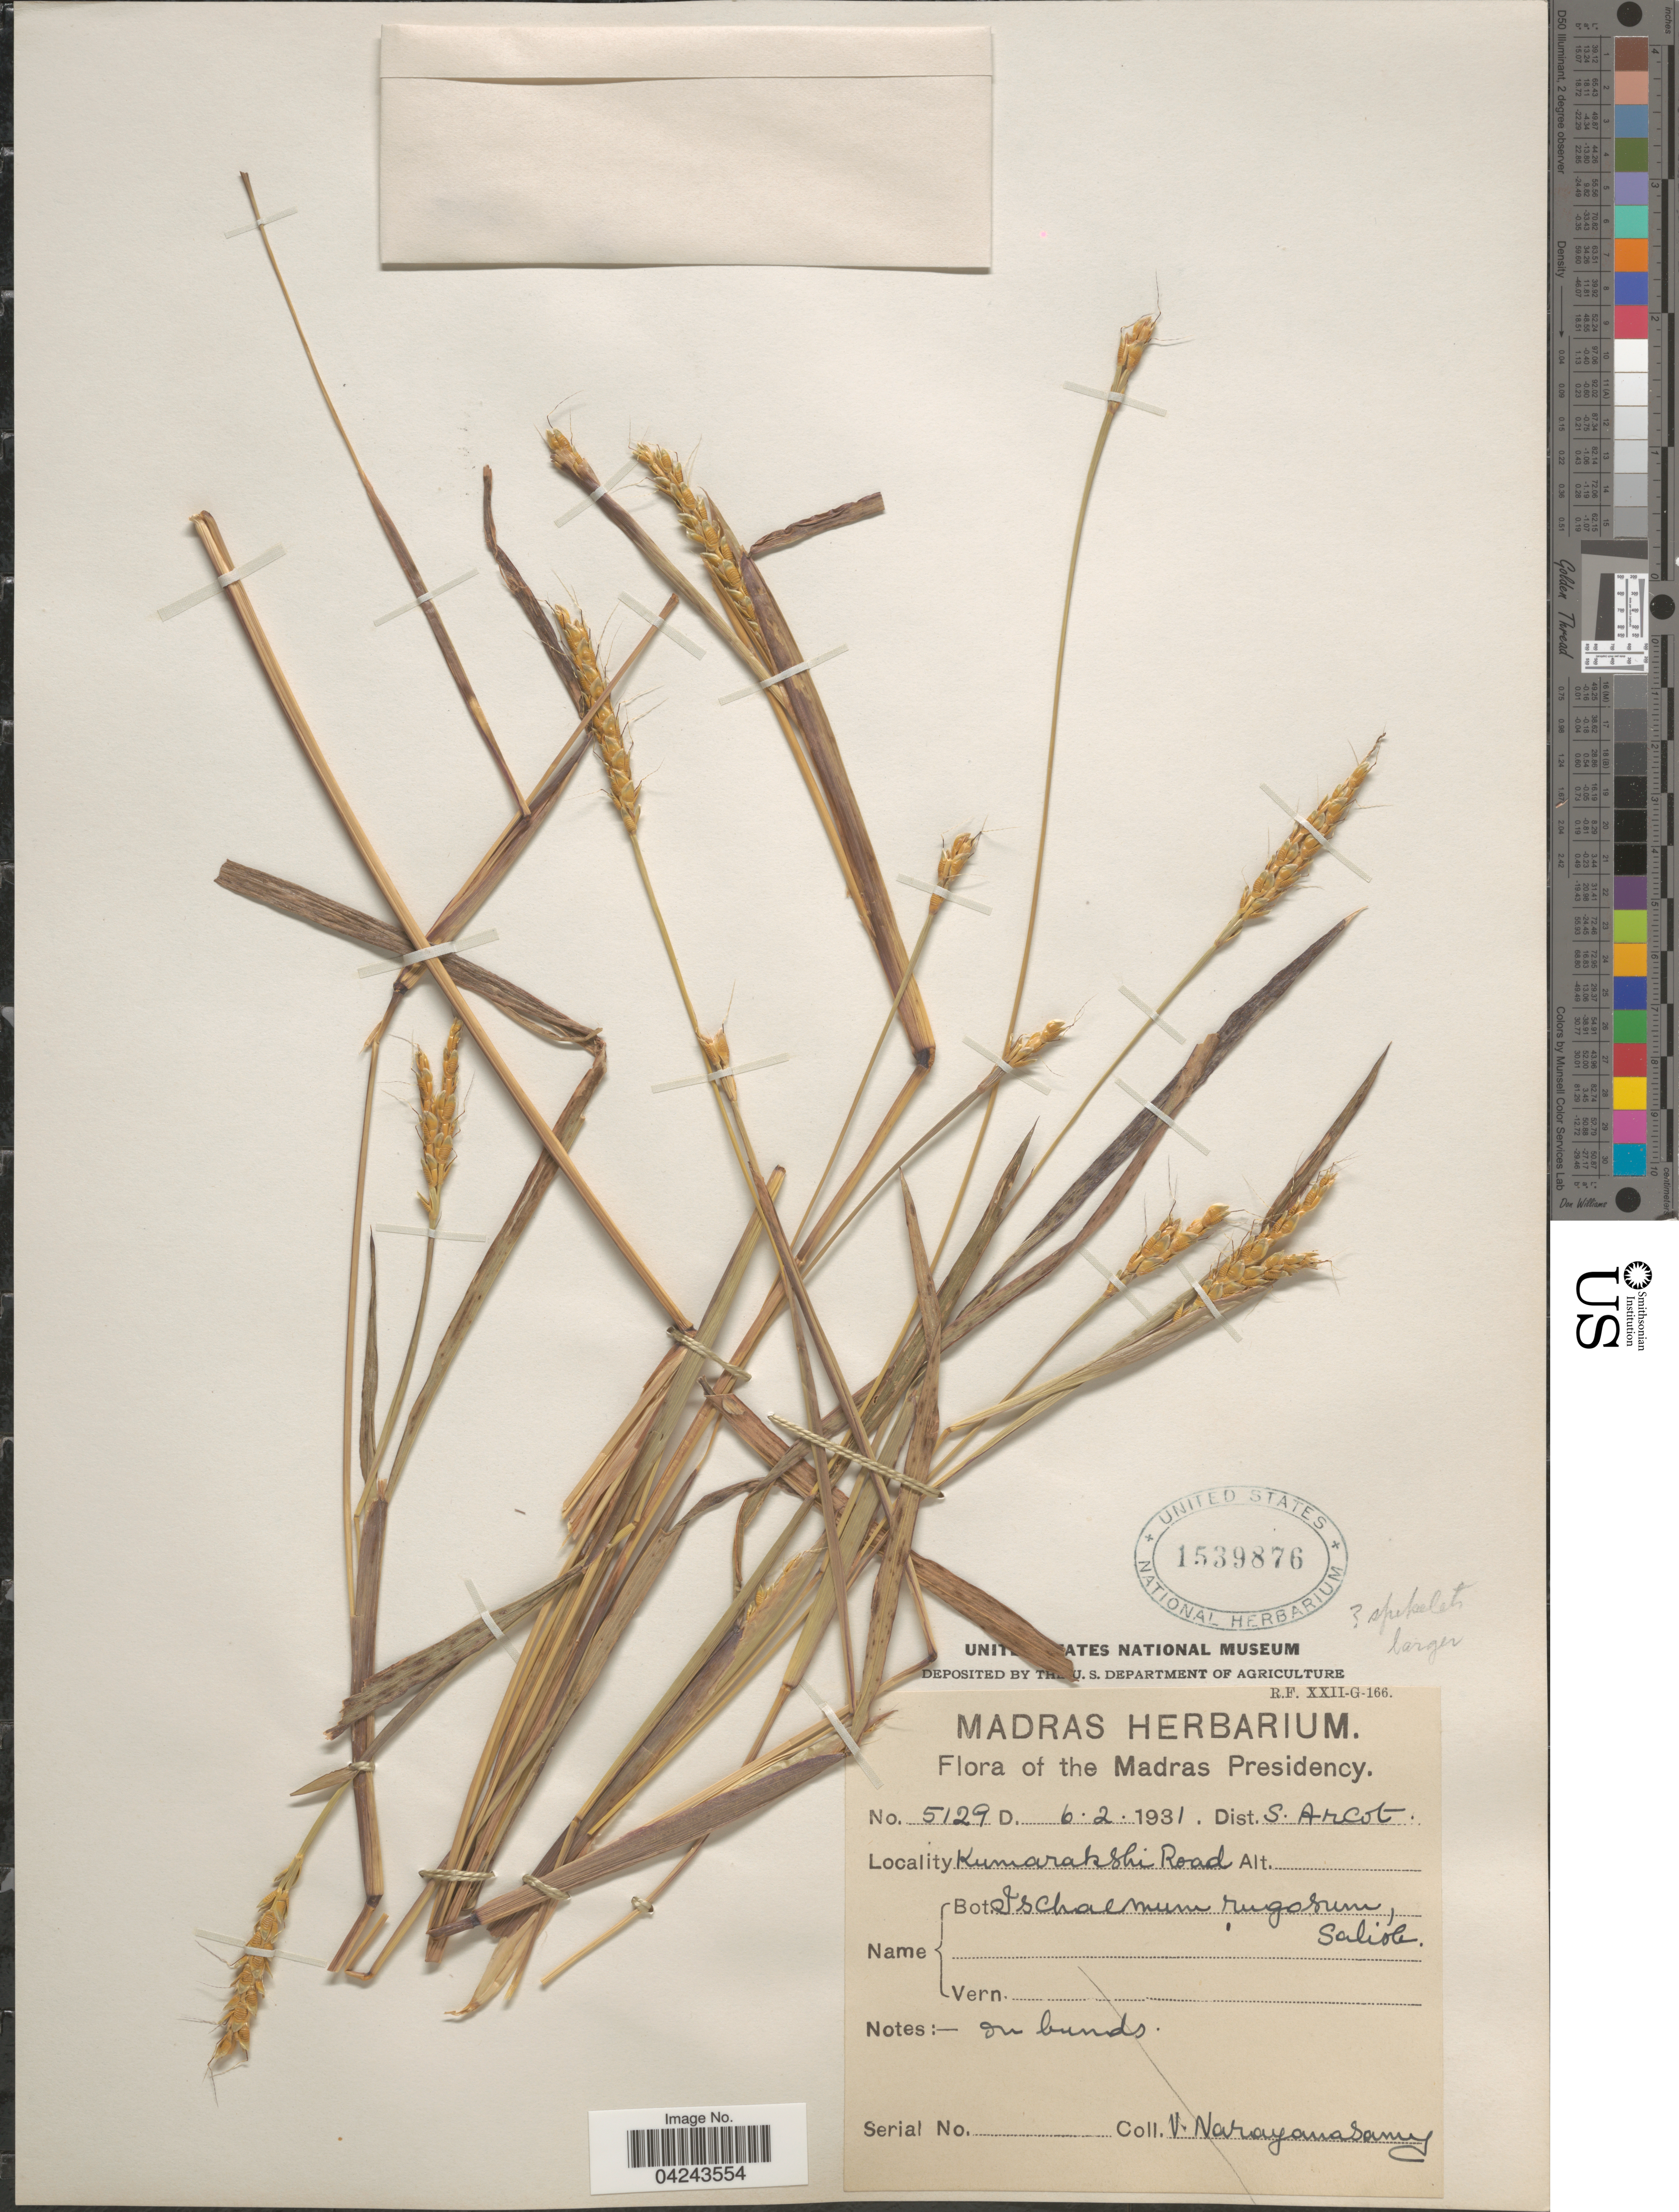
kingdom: Plantae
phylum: Tracheophyta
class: Liliopsida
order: Poales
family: Poaceae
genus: Ischaemum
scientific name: Ischaemum rugosum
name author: Salisb.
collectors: V. Narayanaswami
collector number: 5129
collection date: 1931-02-06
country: India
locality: Madras Presidency. Kumarakshi Road.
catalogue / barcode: US 1539876